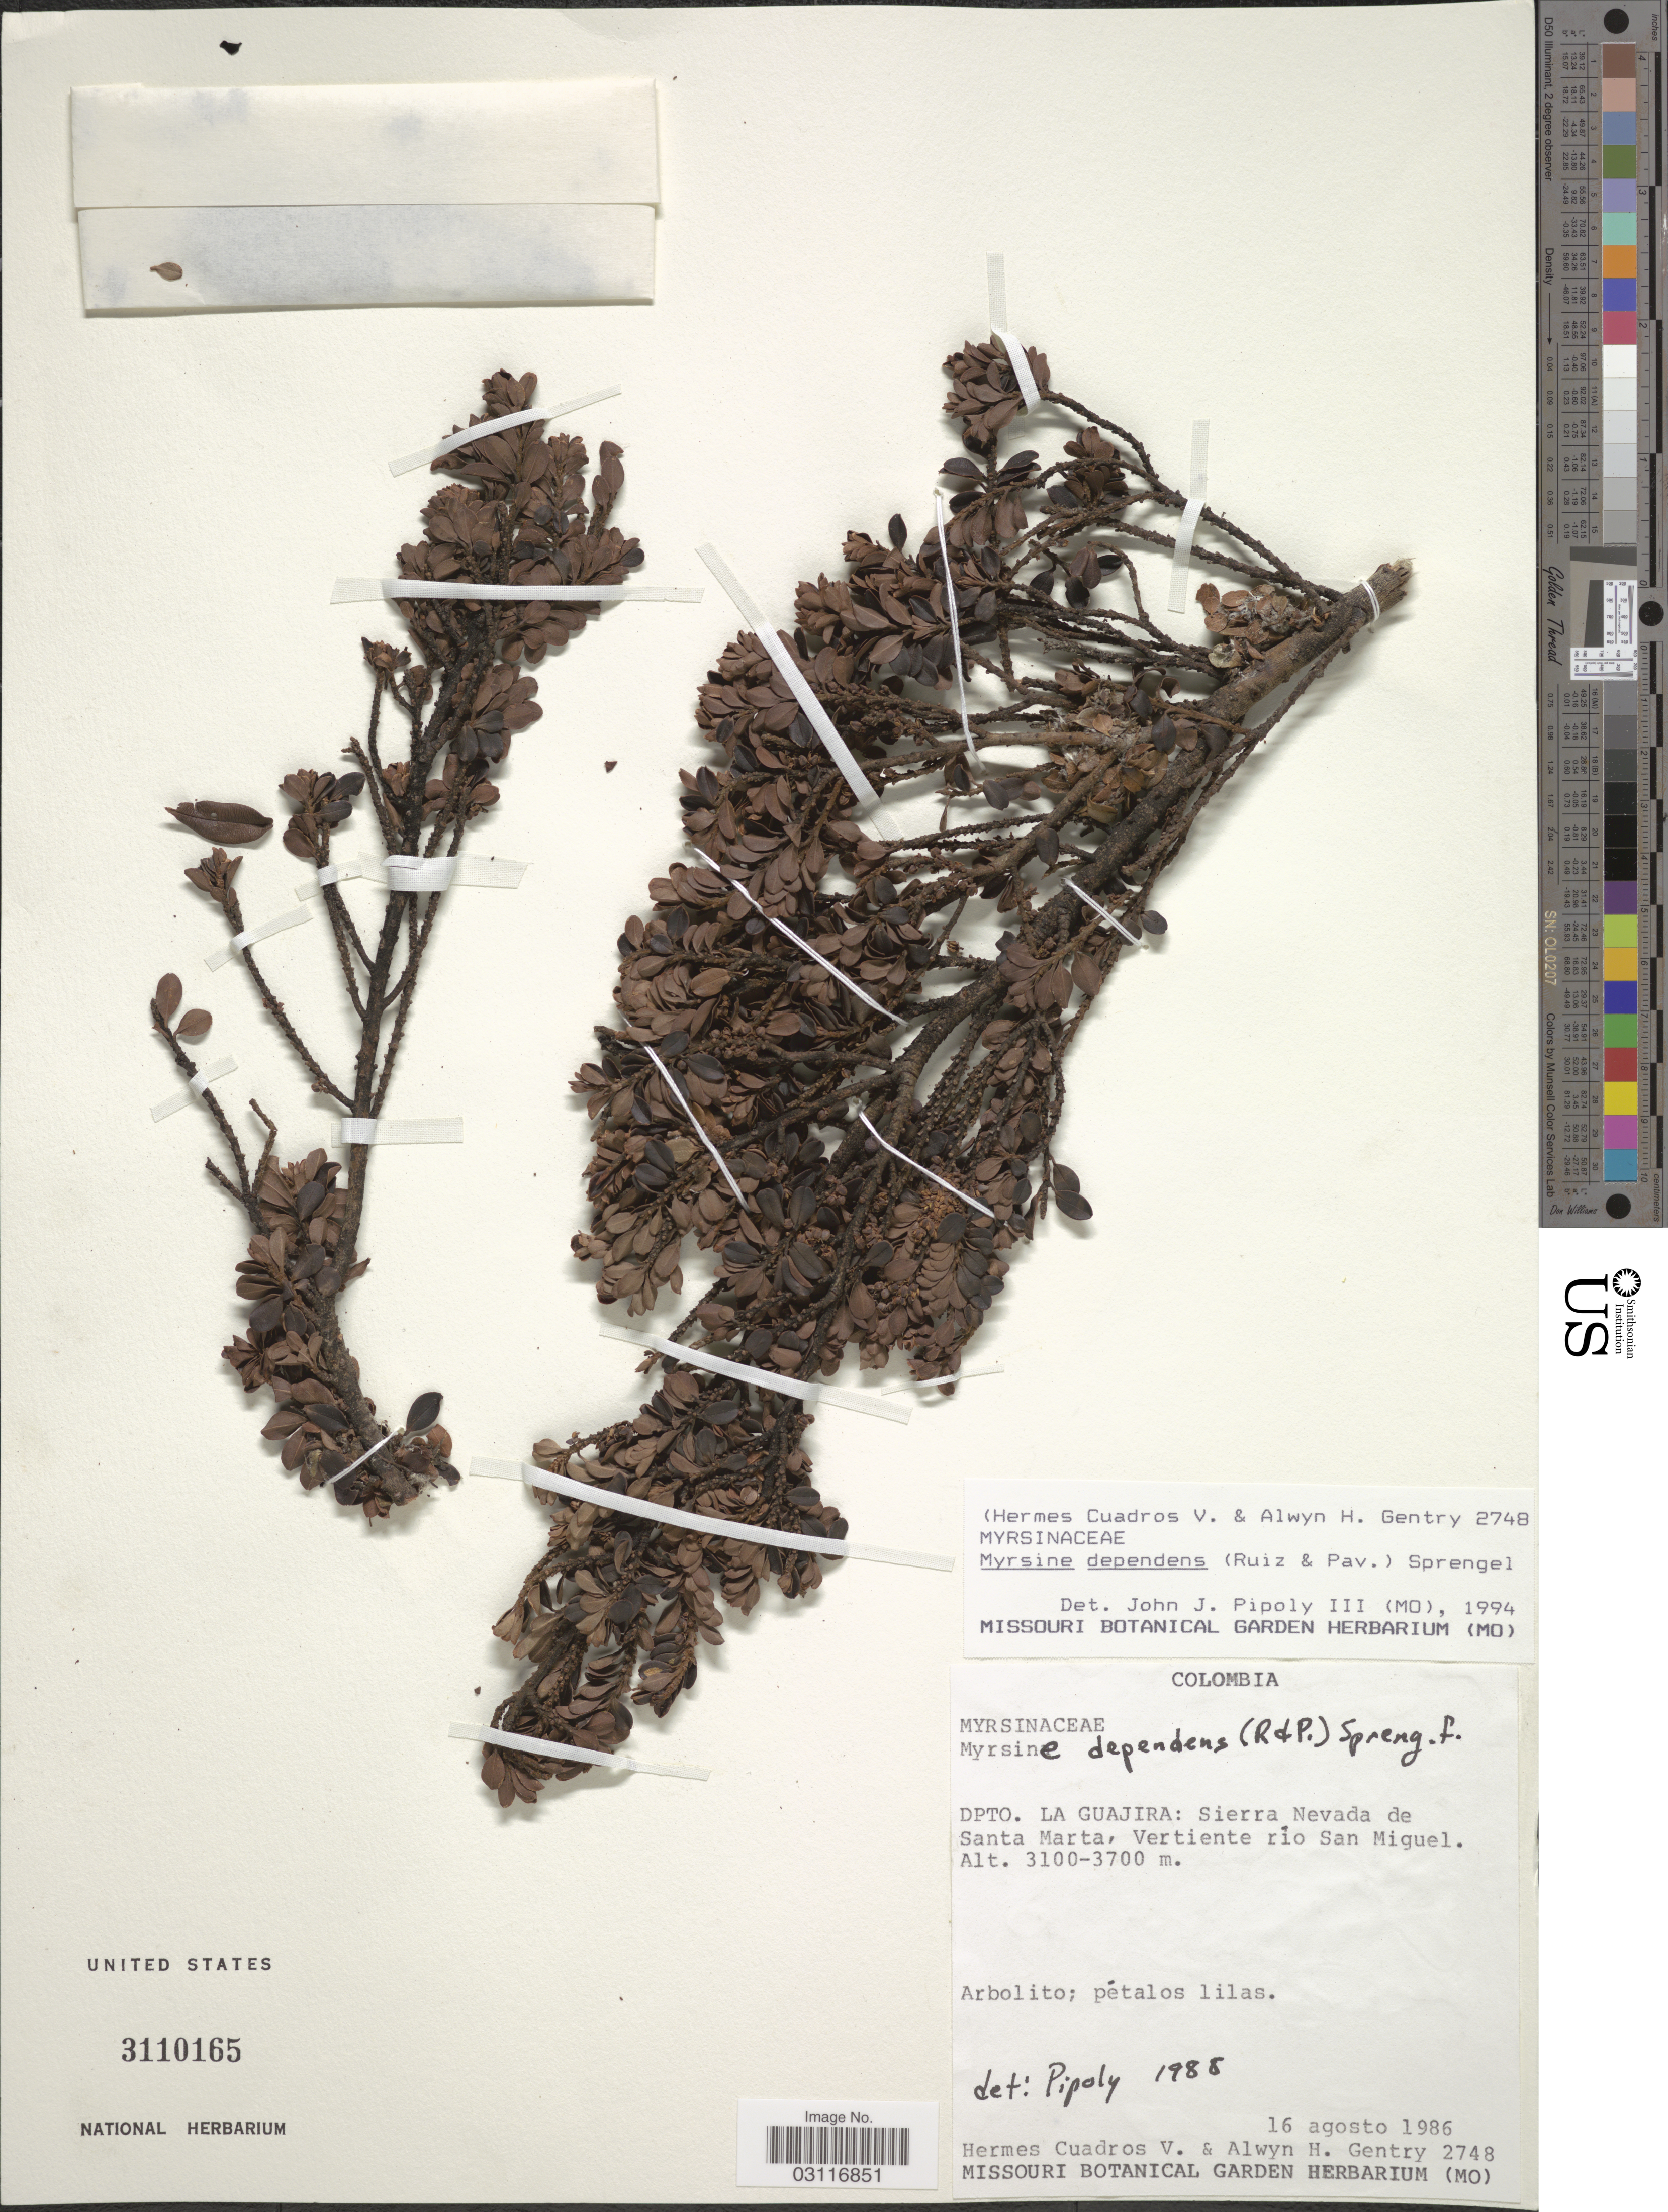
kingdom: Plantae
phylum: Tracheophyta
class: Magnoliopsida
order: Ericales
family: Primulaceae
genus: Myrsine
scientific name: Myrsine dependens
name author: (Ruiz & Pav.) Spreng.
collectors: H. Cuadros V. & A. H. Gentry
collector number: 2748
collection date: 1986-08-16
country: Colombia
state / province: La Guajira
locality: Dpto. La Guajira: Sierra Nevada de Santa Marta, Vertiente río San Miguel.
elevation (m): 3100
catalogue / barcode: US 3110165